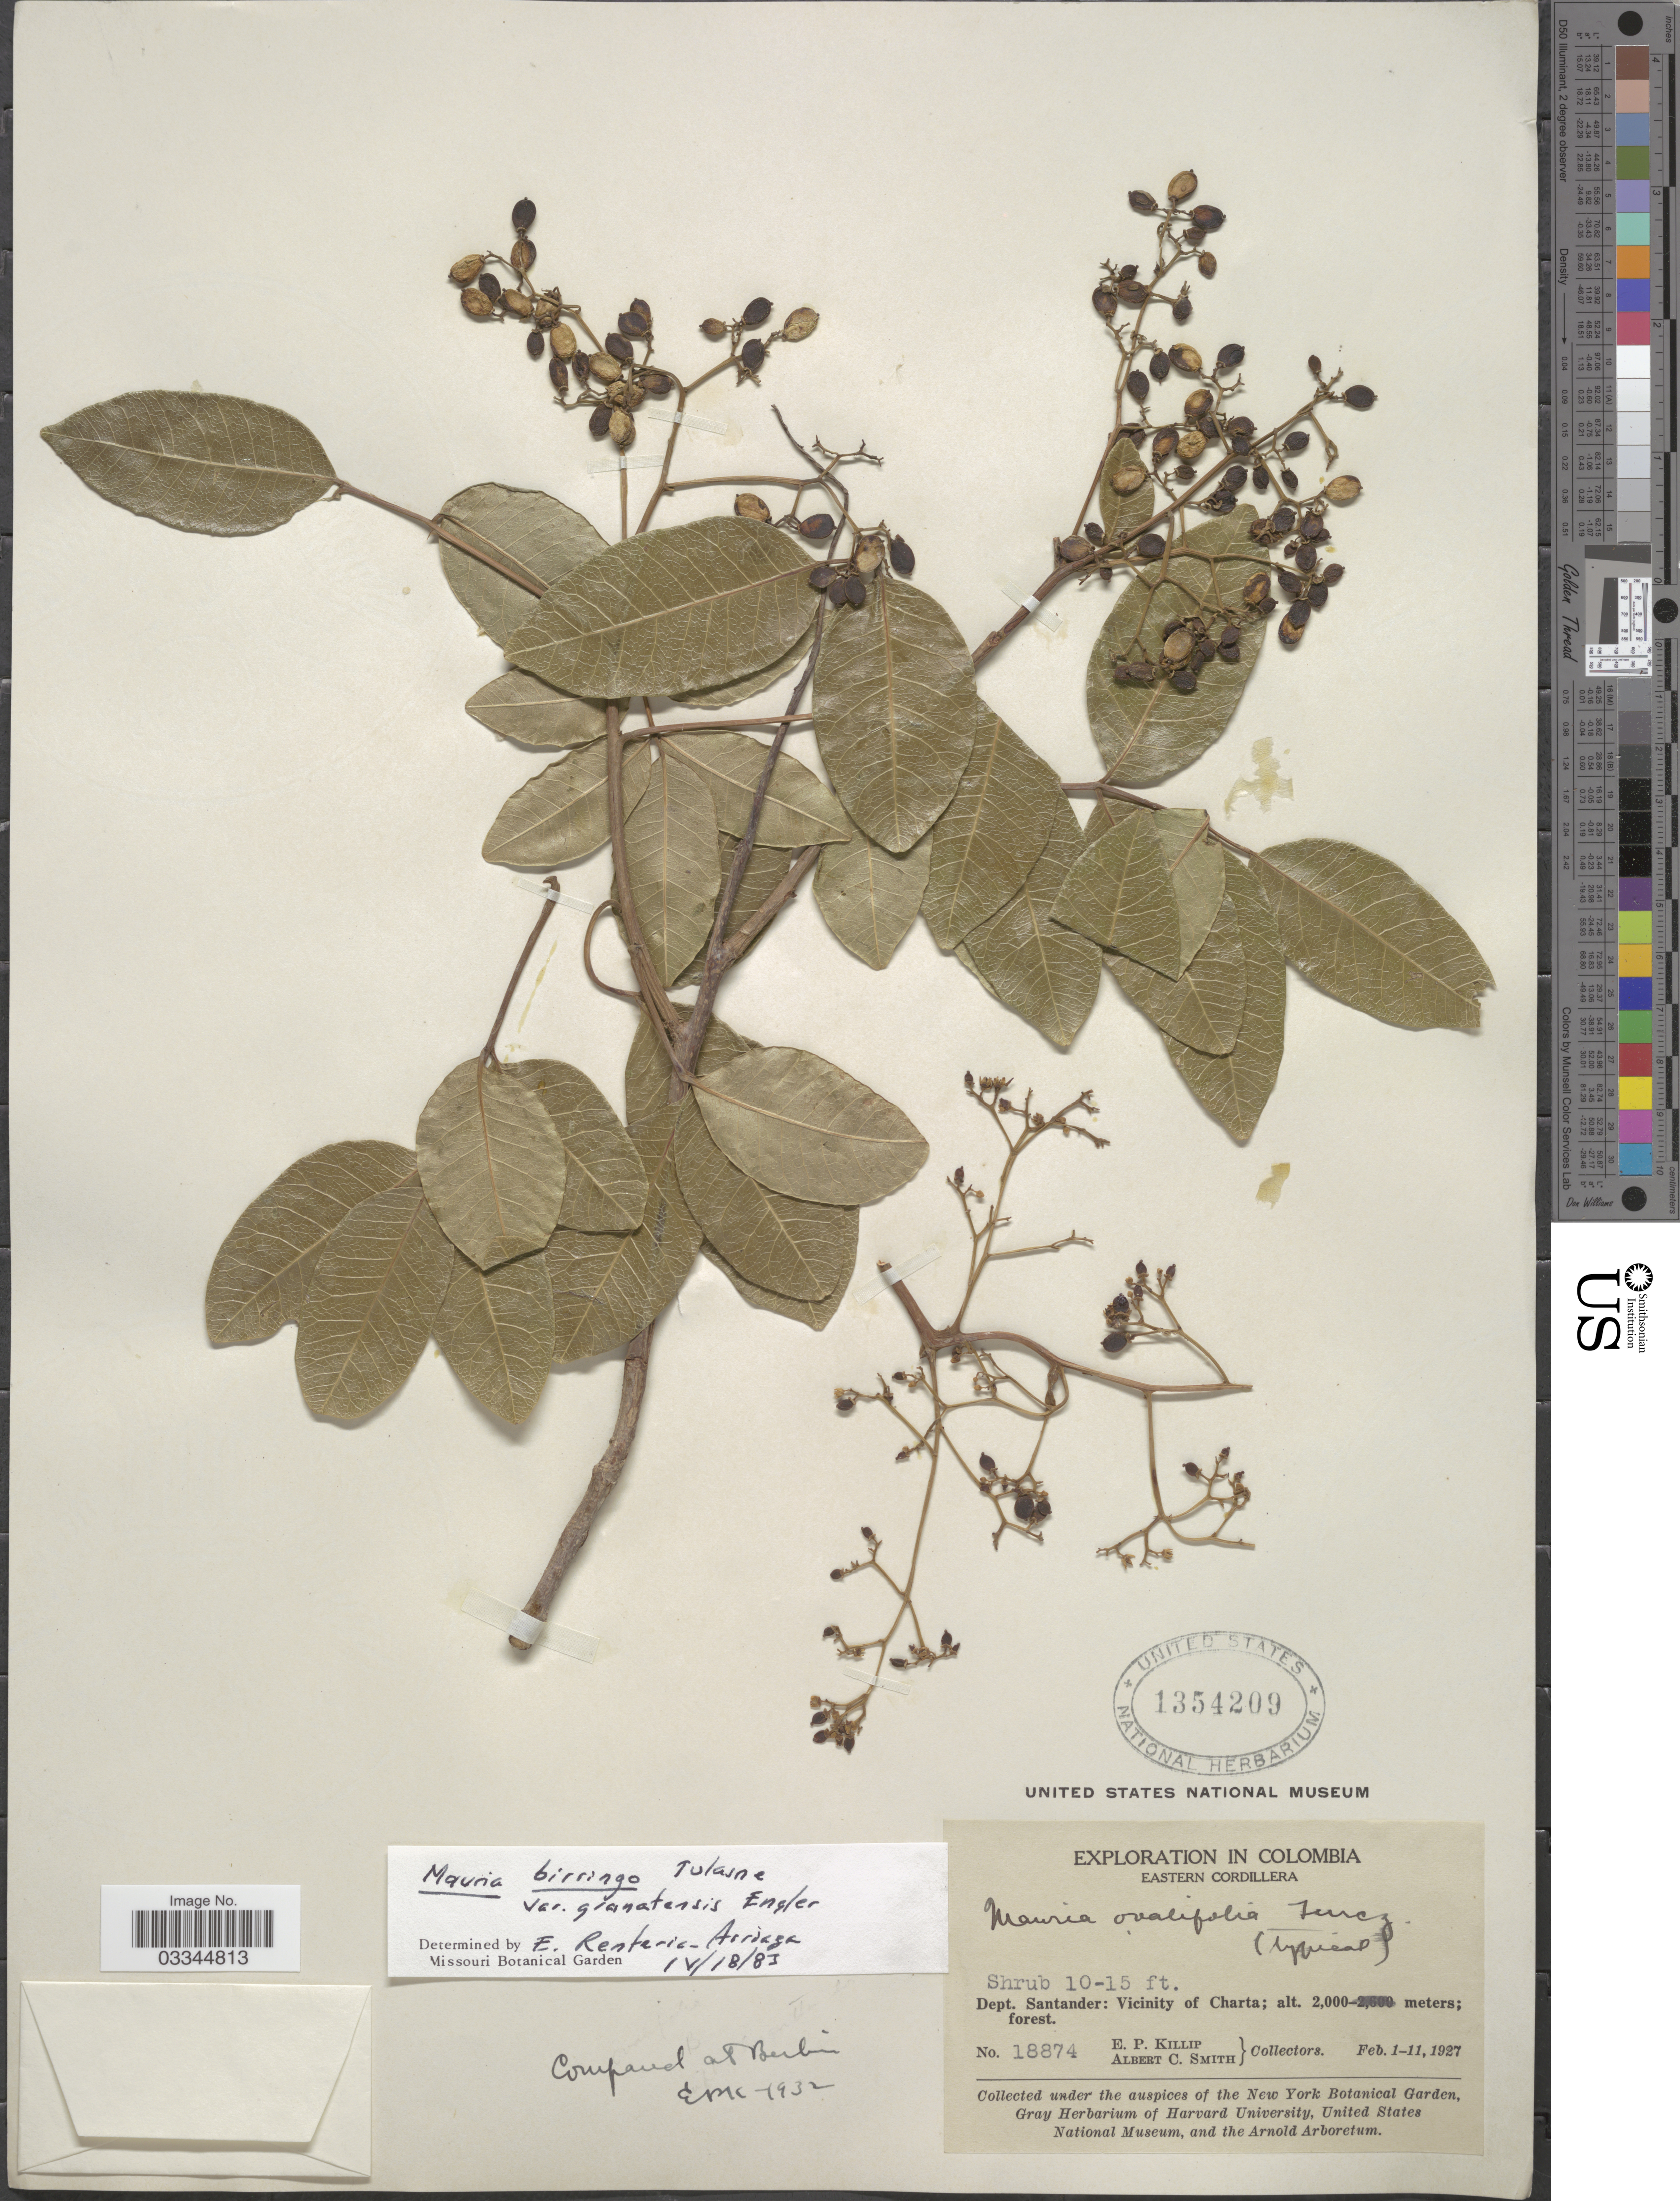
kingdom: Plantae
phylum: Tracheophyta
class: Magnoliopsida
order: Sapindales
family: Anacardiaceae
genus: Mauria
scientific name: Mauria biringo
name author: Tul.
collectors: E. P. Killip & A. C. Smith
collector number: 18874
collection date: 1927-02-01/1927-02-11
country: Colombia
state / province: Santander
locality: Eastern Cordillera, Dept. Santander: Vicinity of Charta.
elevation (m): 2000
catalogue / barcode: US 1354209